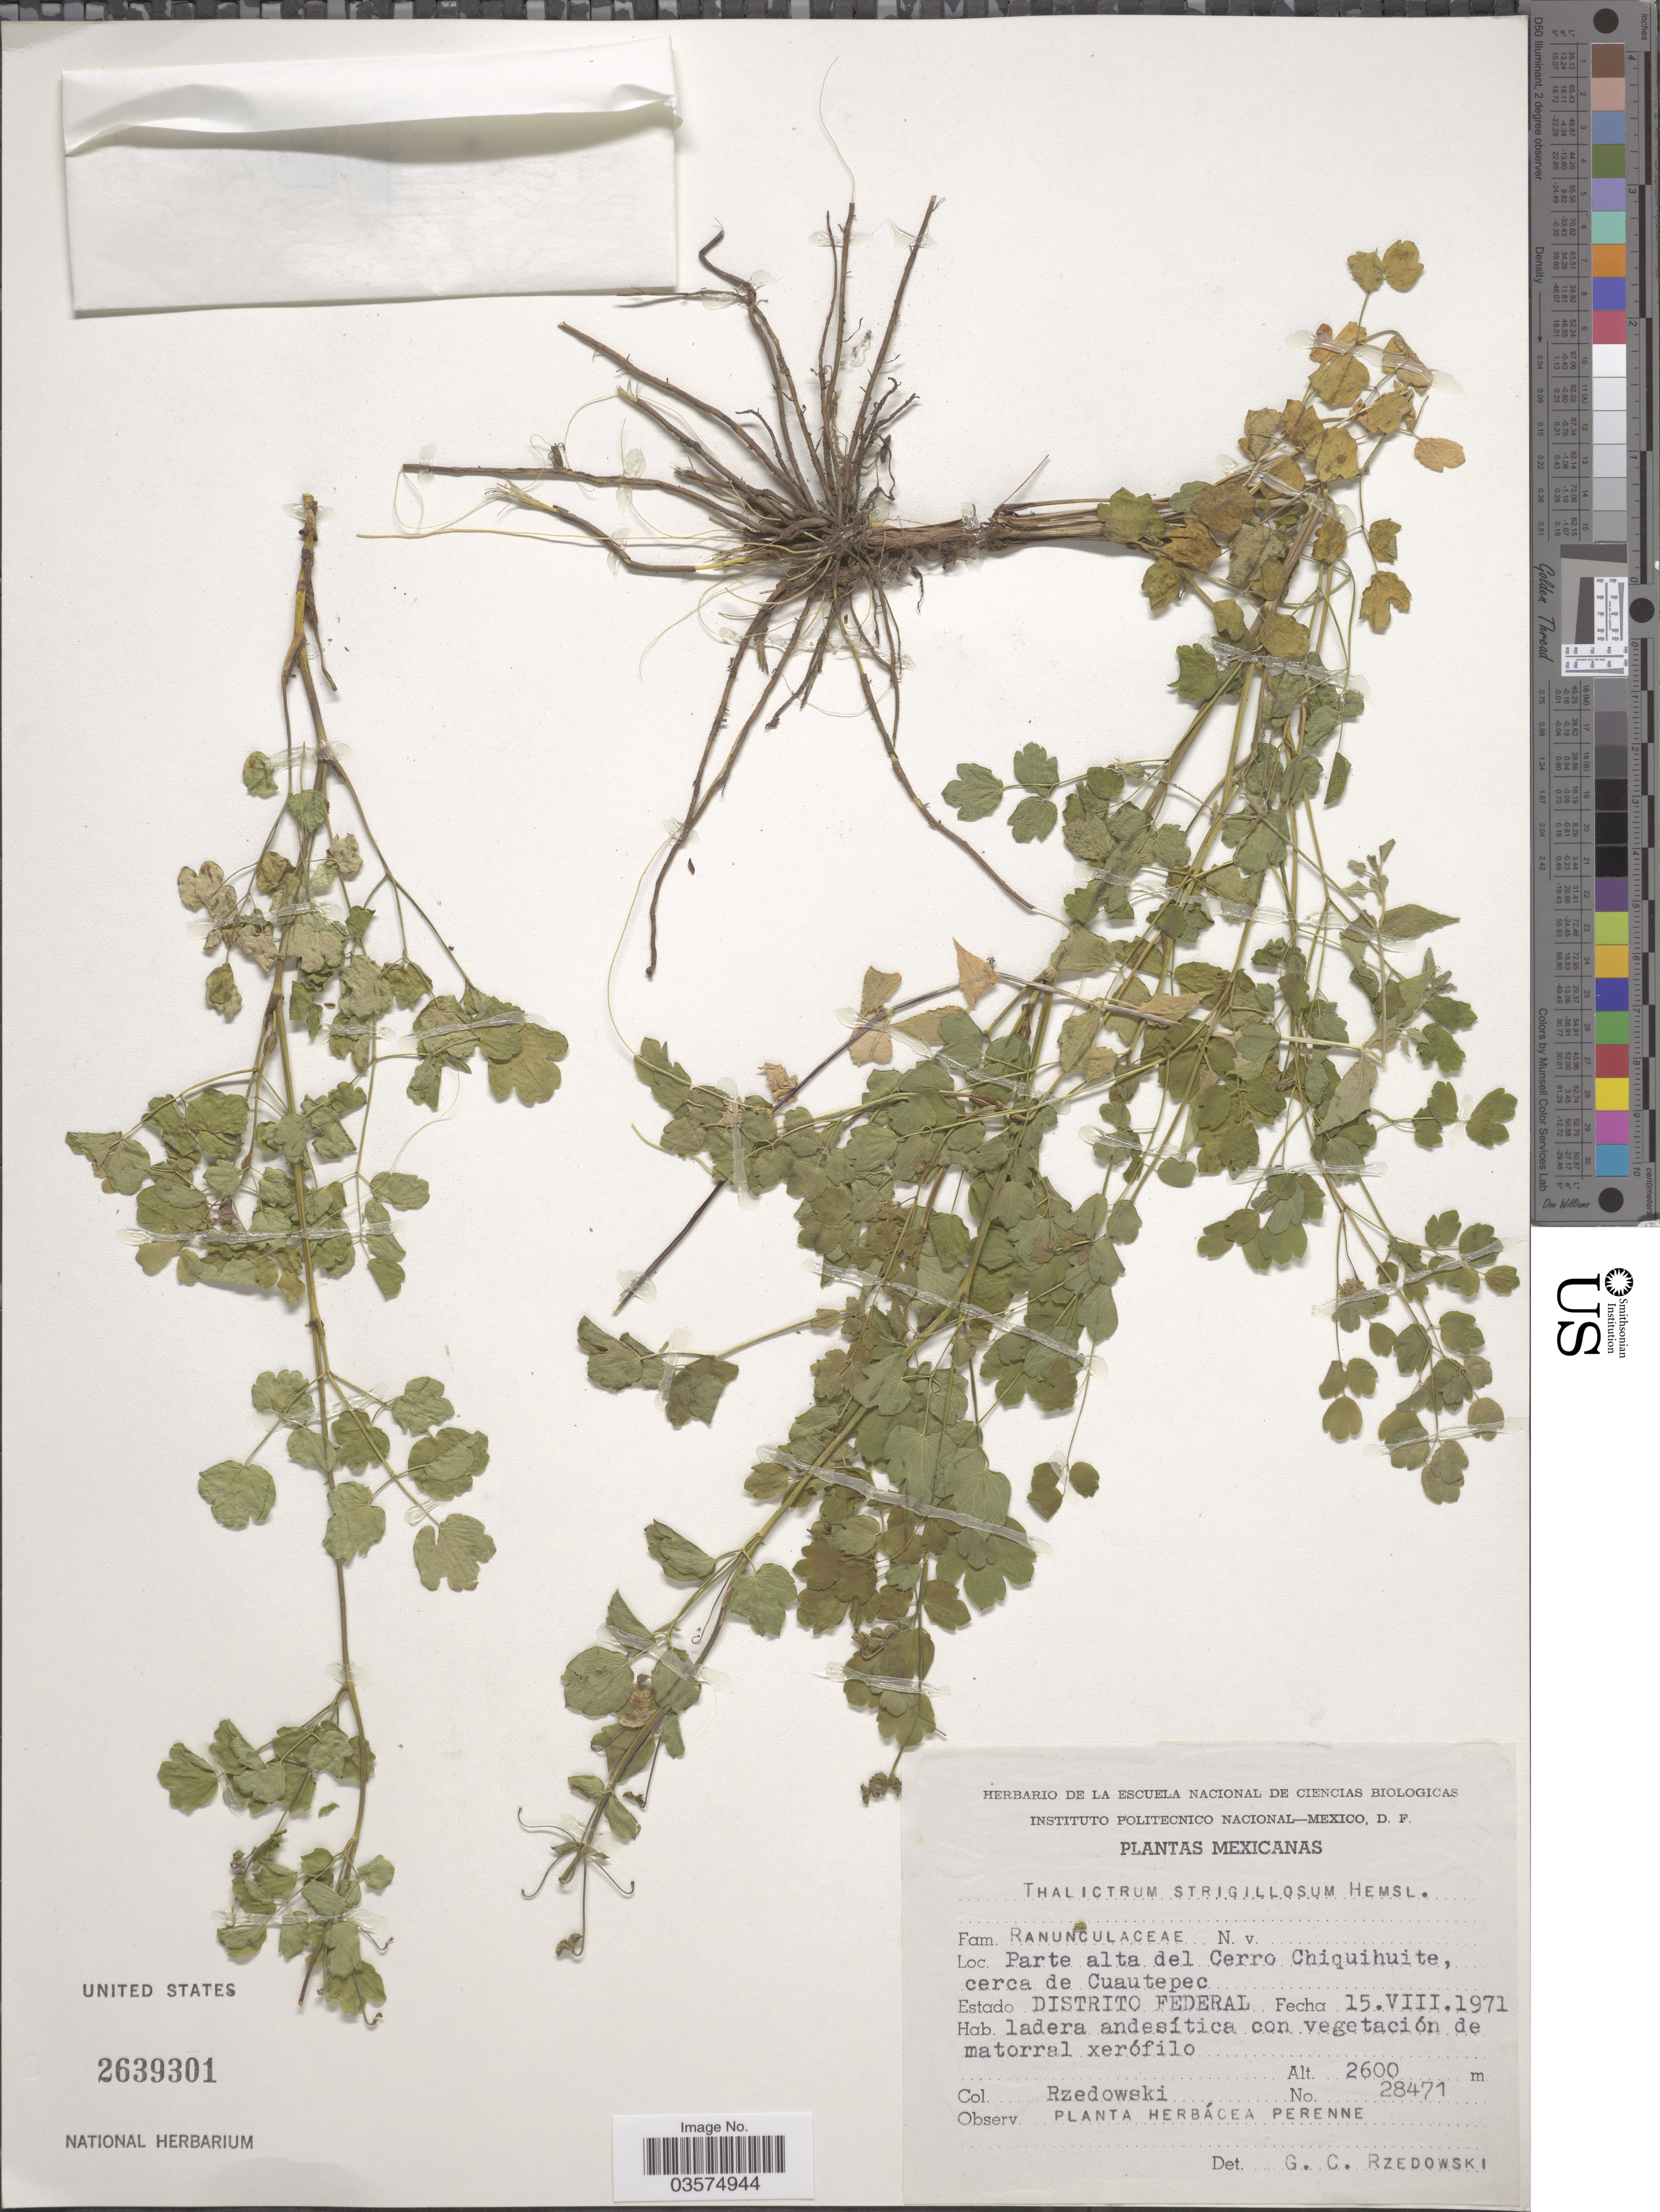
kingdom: Plantae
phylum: Tracheophyta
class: Magnoliopsida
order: Ranunculales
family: Ranunculaceae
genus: Thalictrum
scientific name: Thalictrum strigillosum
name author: Hemsl.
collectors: Rzedowski, --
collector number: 28471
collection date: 1971-08-15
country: Mexico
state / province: Distrito Federal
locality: Parte alta del Cerro Chiquihuite, cerca de Cuautepec. Estado Distrito Federal.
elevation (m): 2600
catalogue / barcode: US 2639301